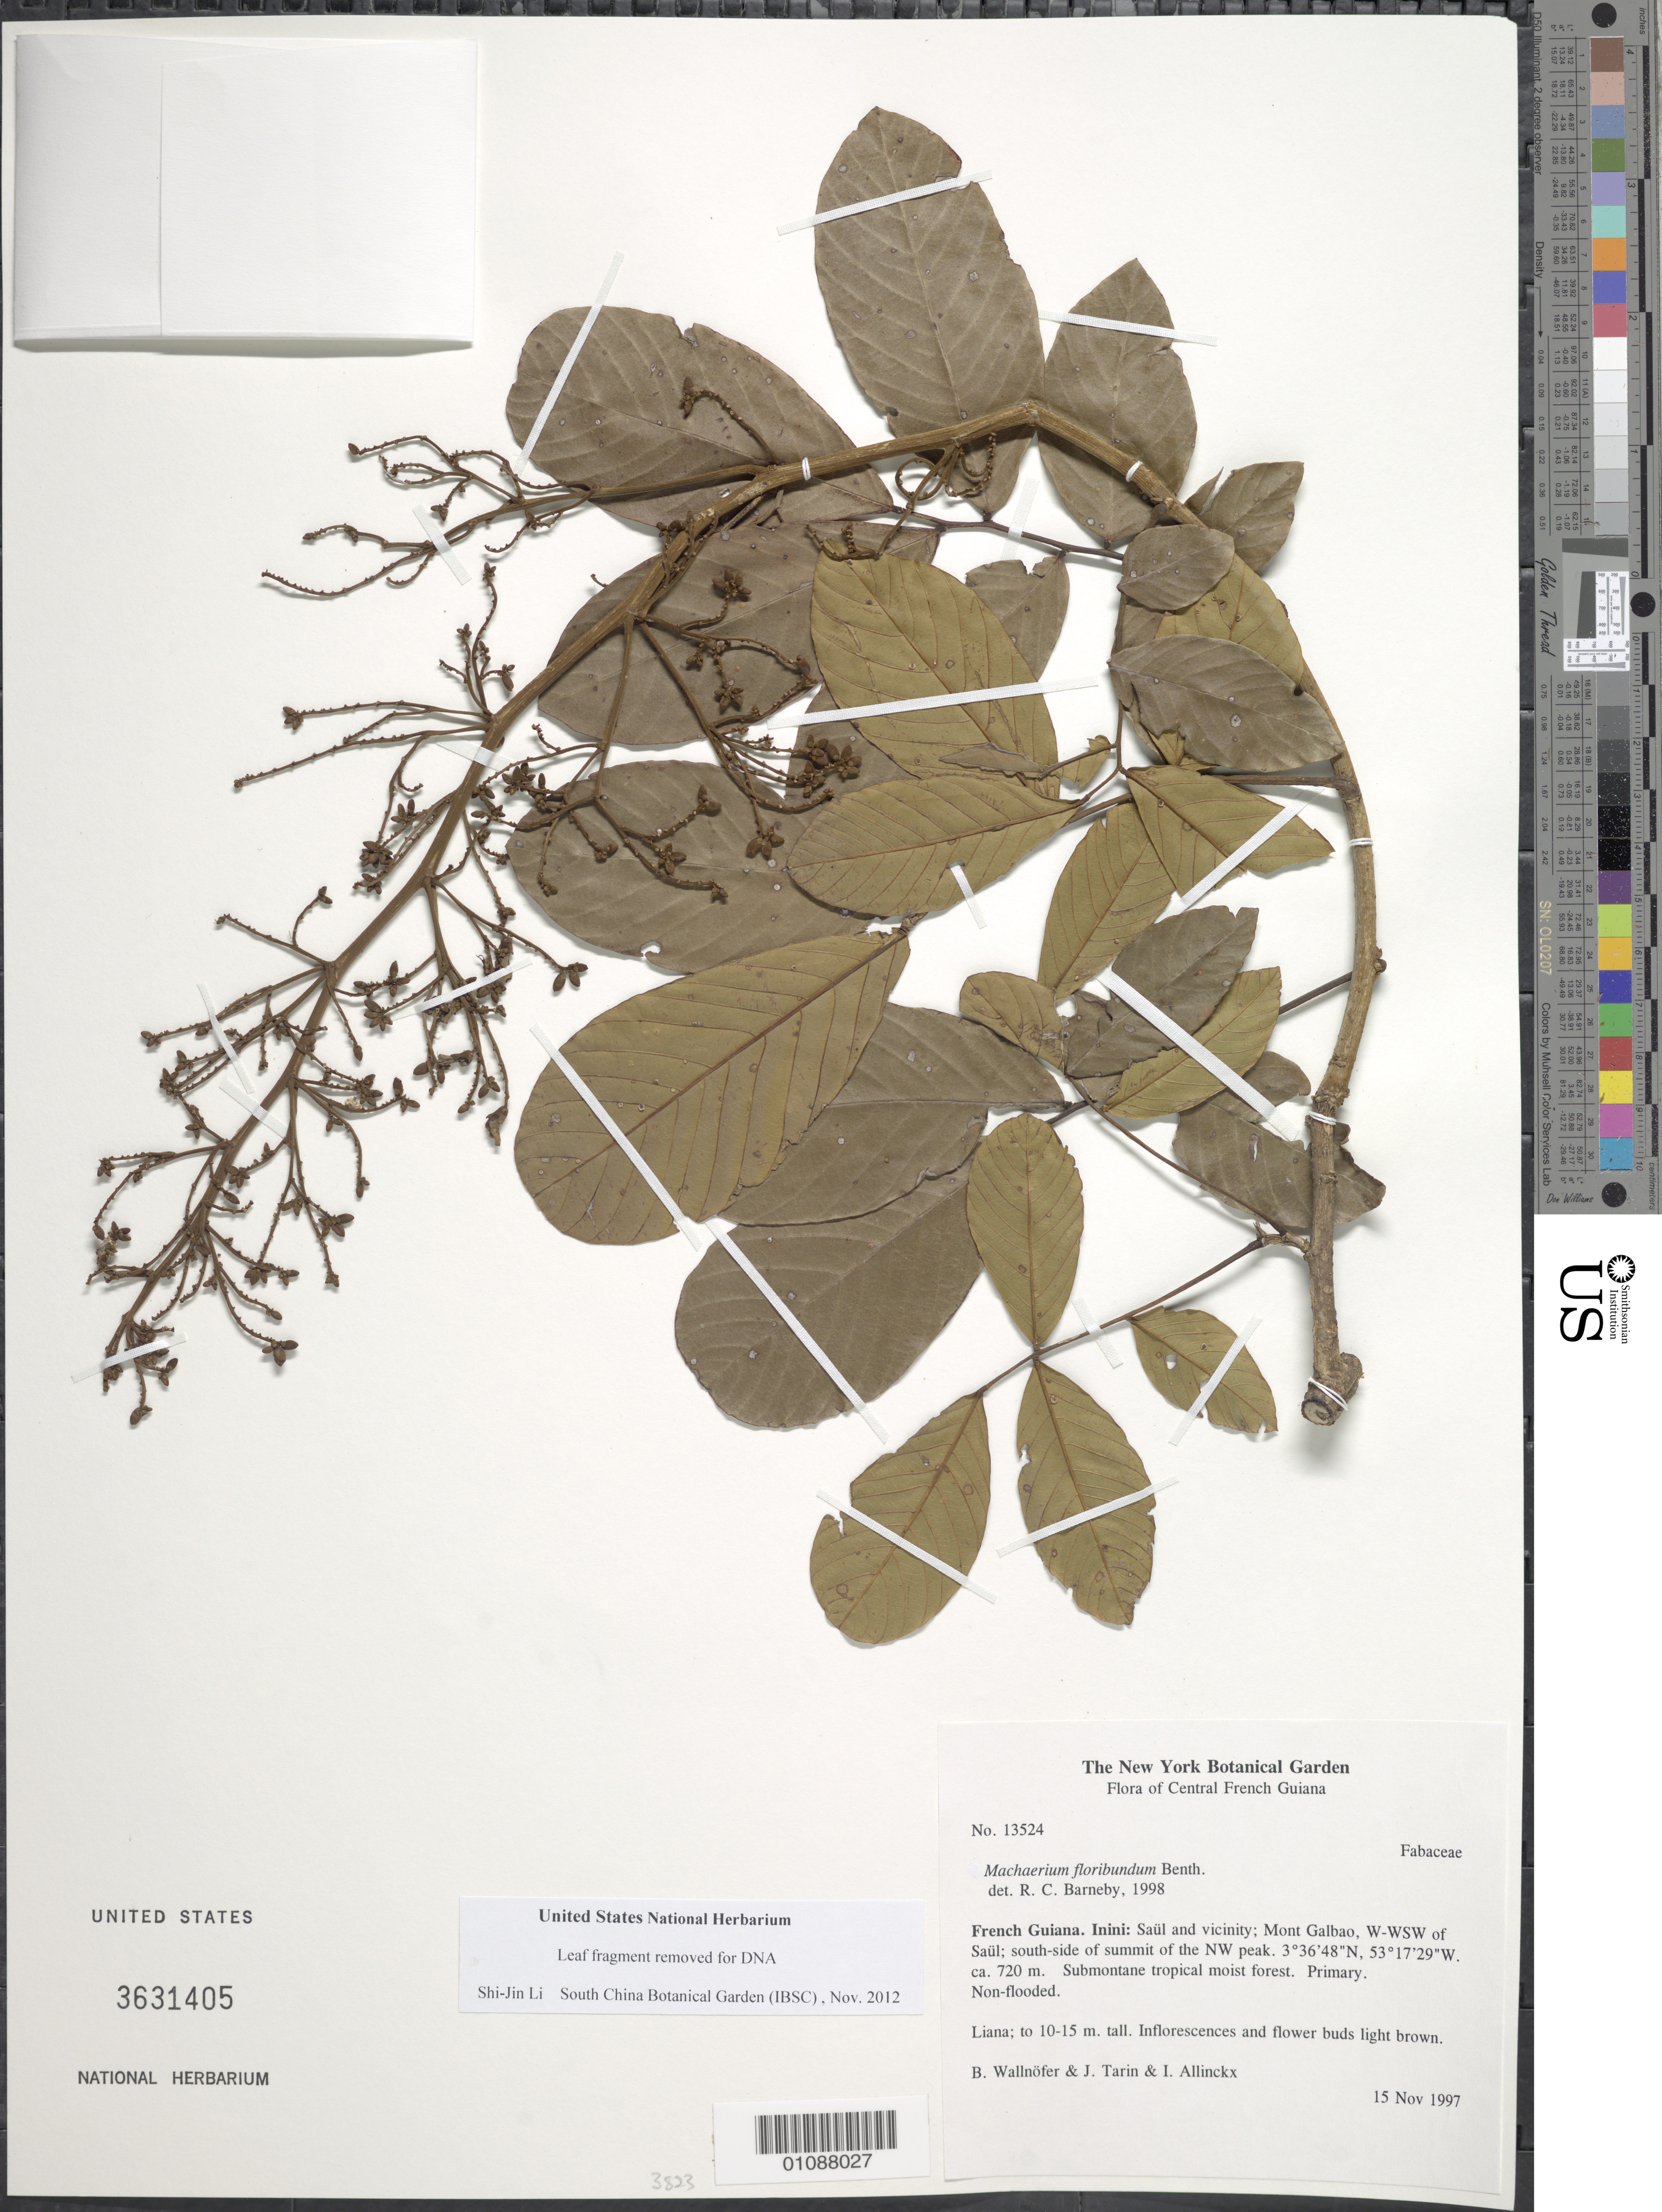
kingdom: Plantae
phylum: Tracheophyta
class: Magnoliopsida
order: Fabales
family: Fabaceae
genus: Machaerium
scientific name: Machaerium floribundum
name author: Benth.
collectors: B. Wallnöfer, J. Tarin & I. Allinck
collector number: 13524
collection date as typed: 15-Nov-97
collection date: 1997-11-15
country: French Guiana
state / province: Saint-Laurent-du-Maroni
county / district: Saül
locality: Inini: Saül and vicinity, W-WSW of Saül; south-side of summit of the northwestern peak of Mont Galbao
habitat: Submontane tropical moist forest. Primary. Non-flooded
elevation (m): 720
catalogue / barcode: US 3631405